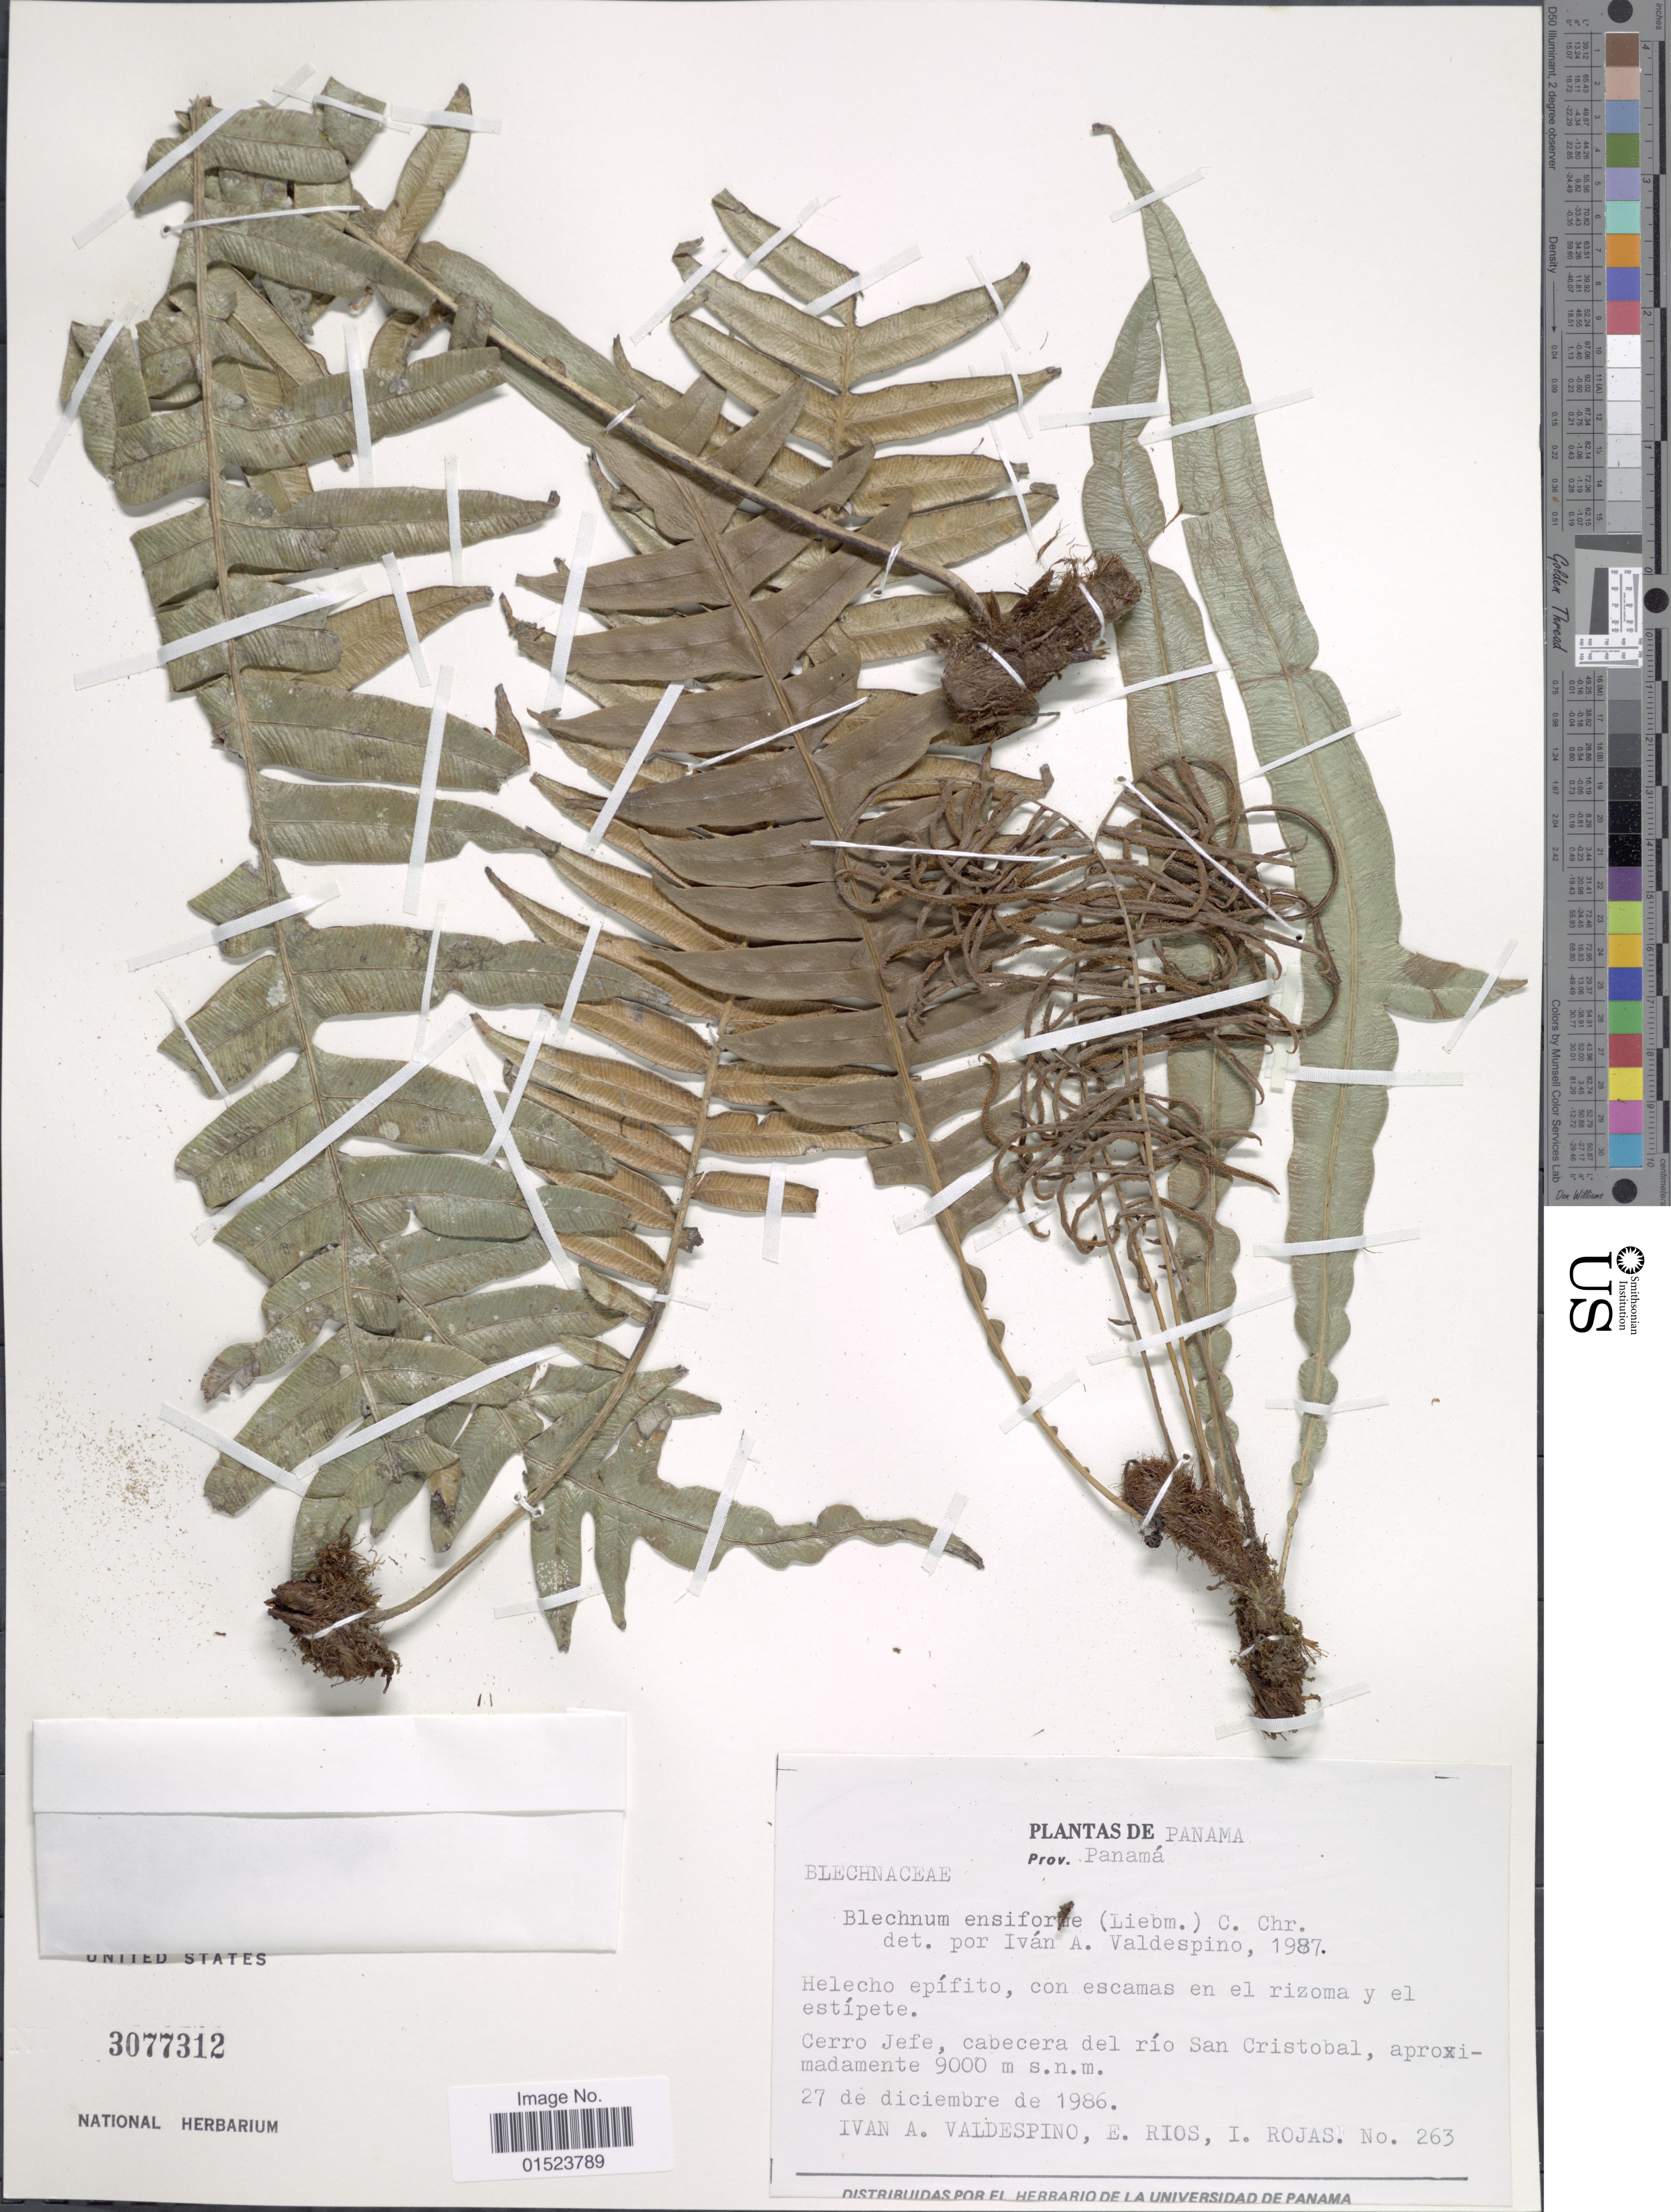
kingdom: Plantae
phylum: Tracheophyta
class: Polypodiopsida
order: Polypodiales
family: Blechnaceae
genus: Blechnum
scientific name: Blechnum ensiforme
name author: (Liebm.) C. Chr.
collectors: I. A. Valdespino, E. Barrios & I. Rojas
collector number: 263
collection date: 1986-12-27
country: Panama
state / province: Panamá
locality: Helecho epífito, con escamas en el rizoma y el estípete. Cerro Jefe, cabecera del río San Cristobal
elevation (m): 9000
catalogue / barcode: US 3077312